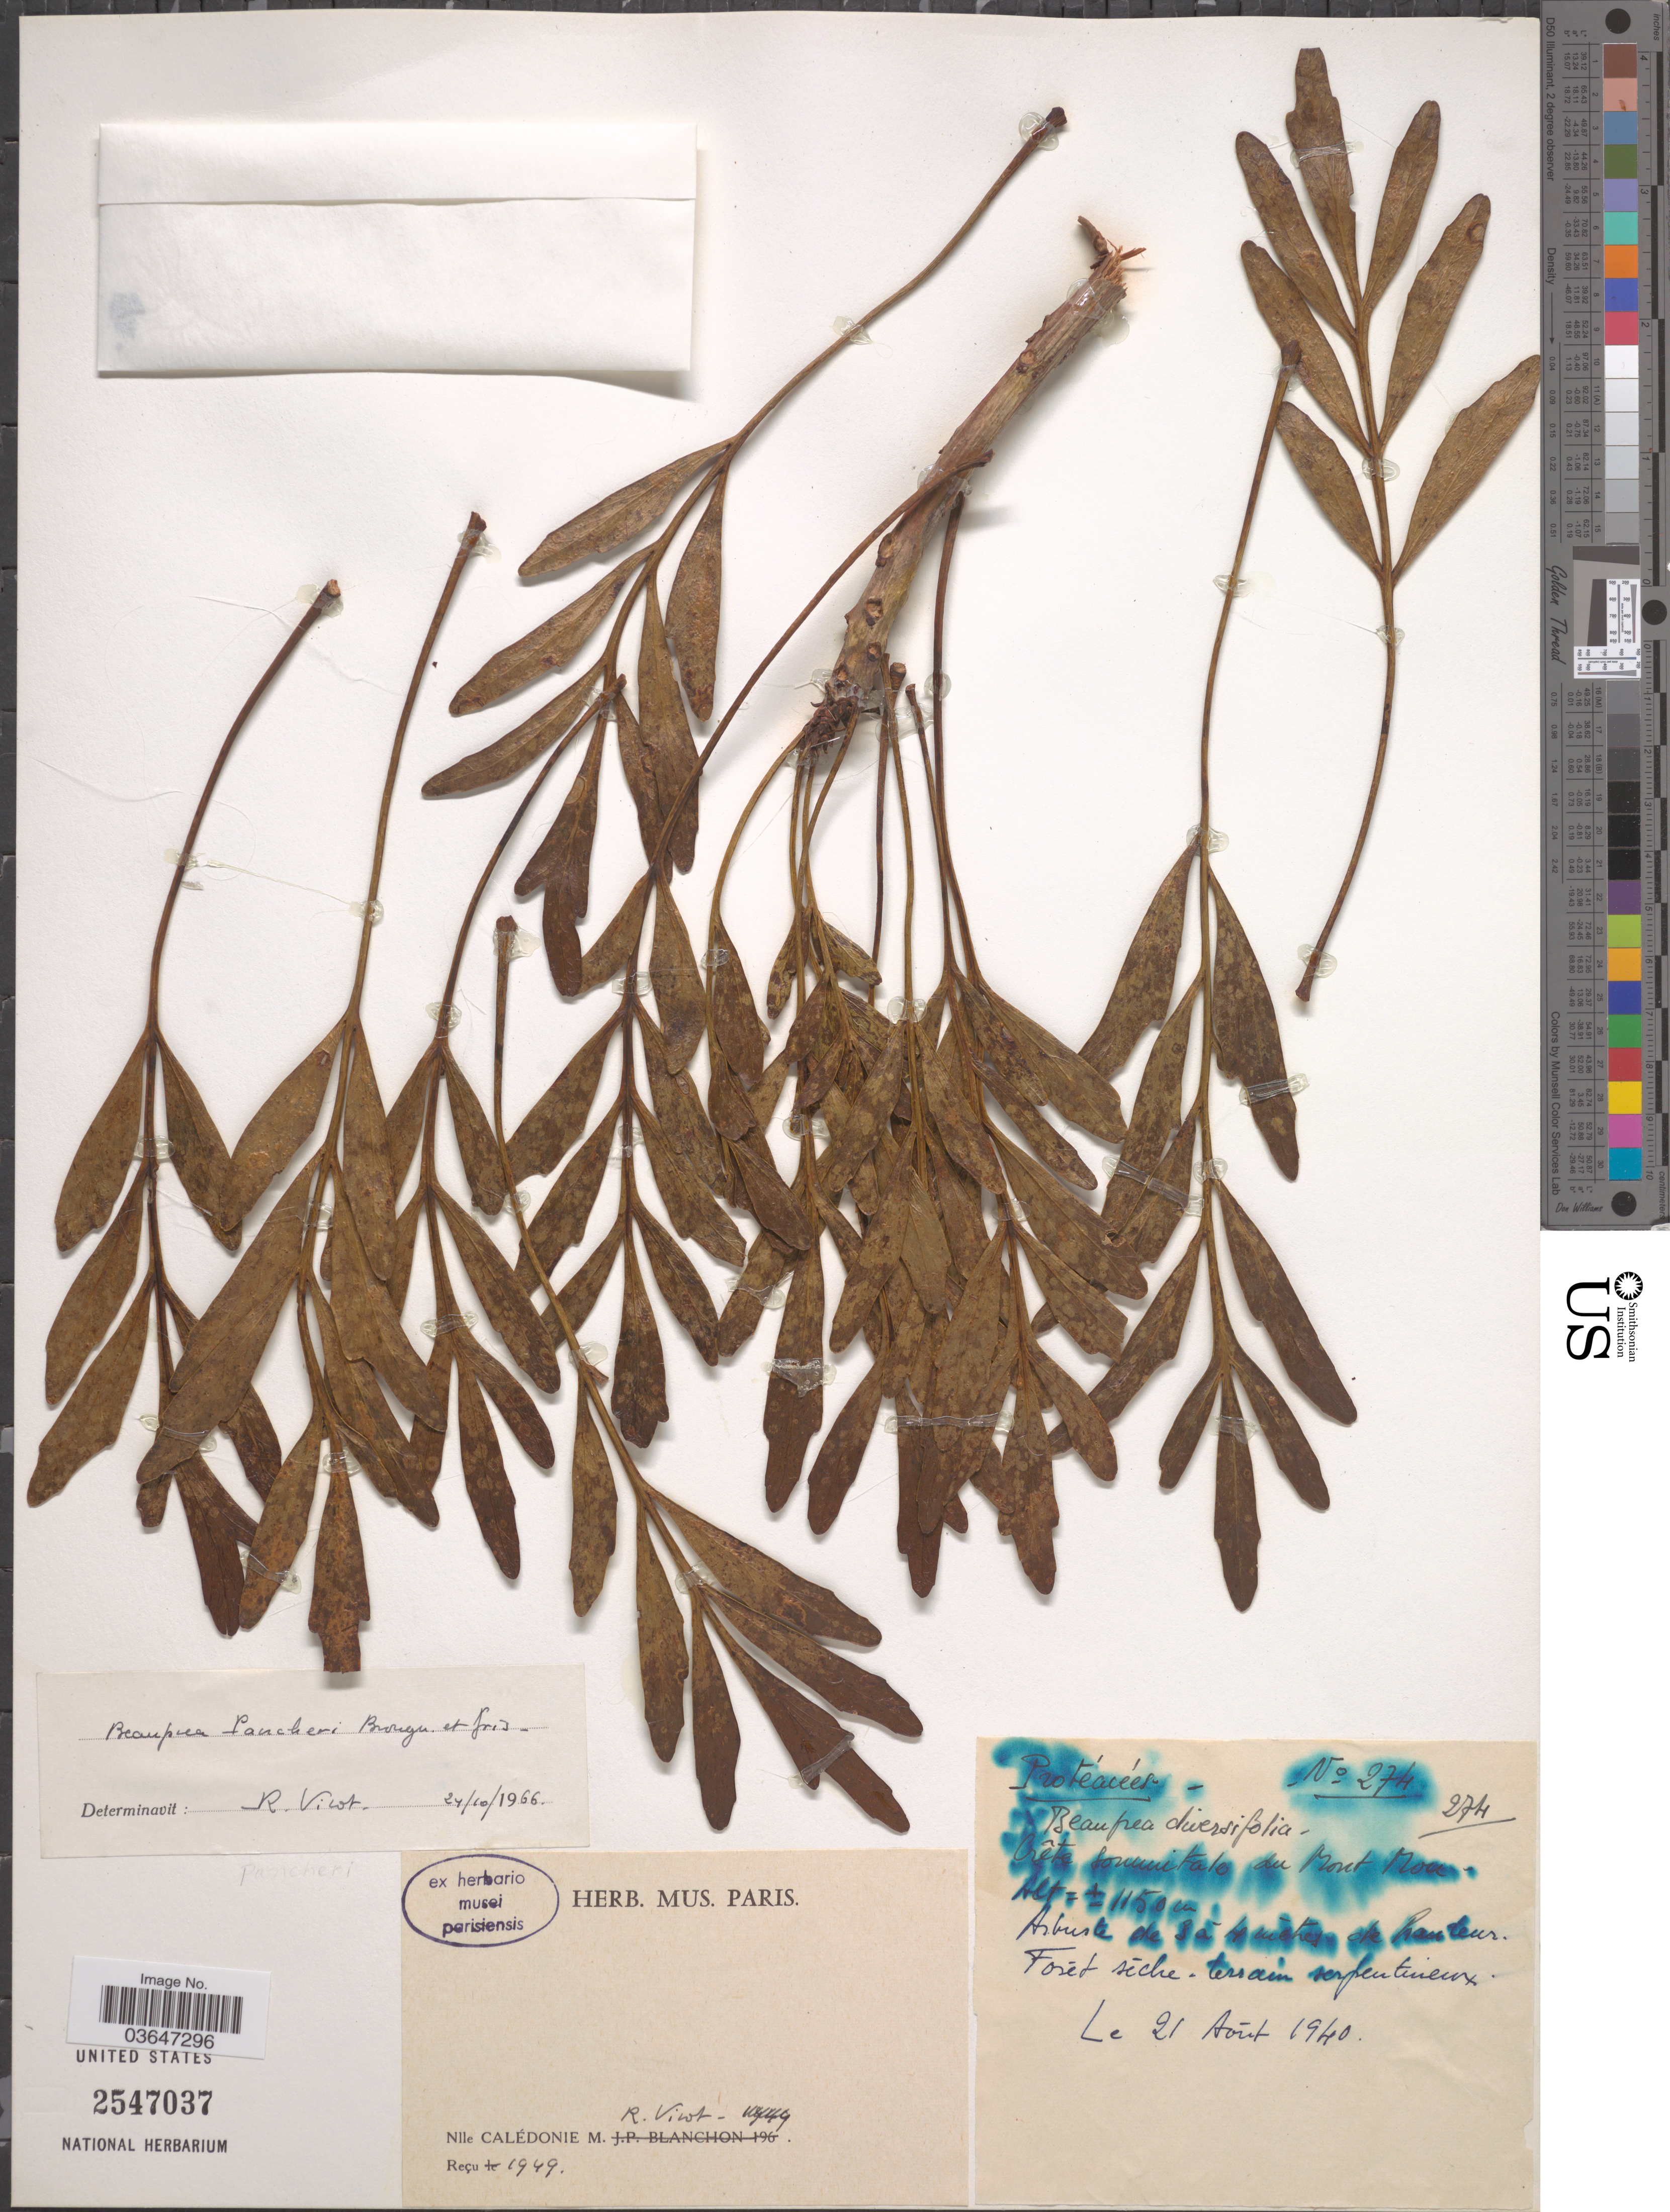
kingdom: Plantae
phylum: Tracheophyta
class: Magnoliopsida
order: Proteales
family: Proteaceae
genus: Beauprea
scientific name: Beauprea pancheri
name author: Brongn. & Gris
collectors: R. Virot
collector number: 274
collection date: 1940-08-21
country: New Caledonia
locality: Crête [illegible text] du Mont Mou.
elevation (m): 1150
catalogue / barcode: US 2547037